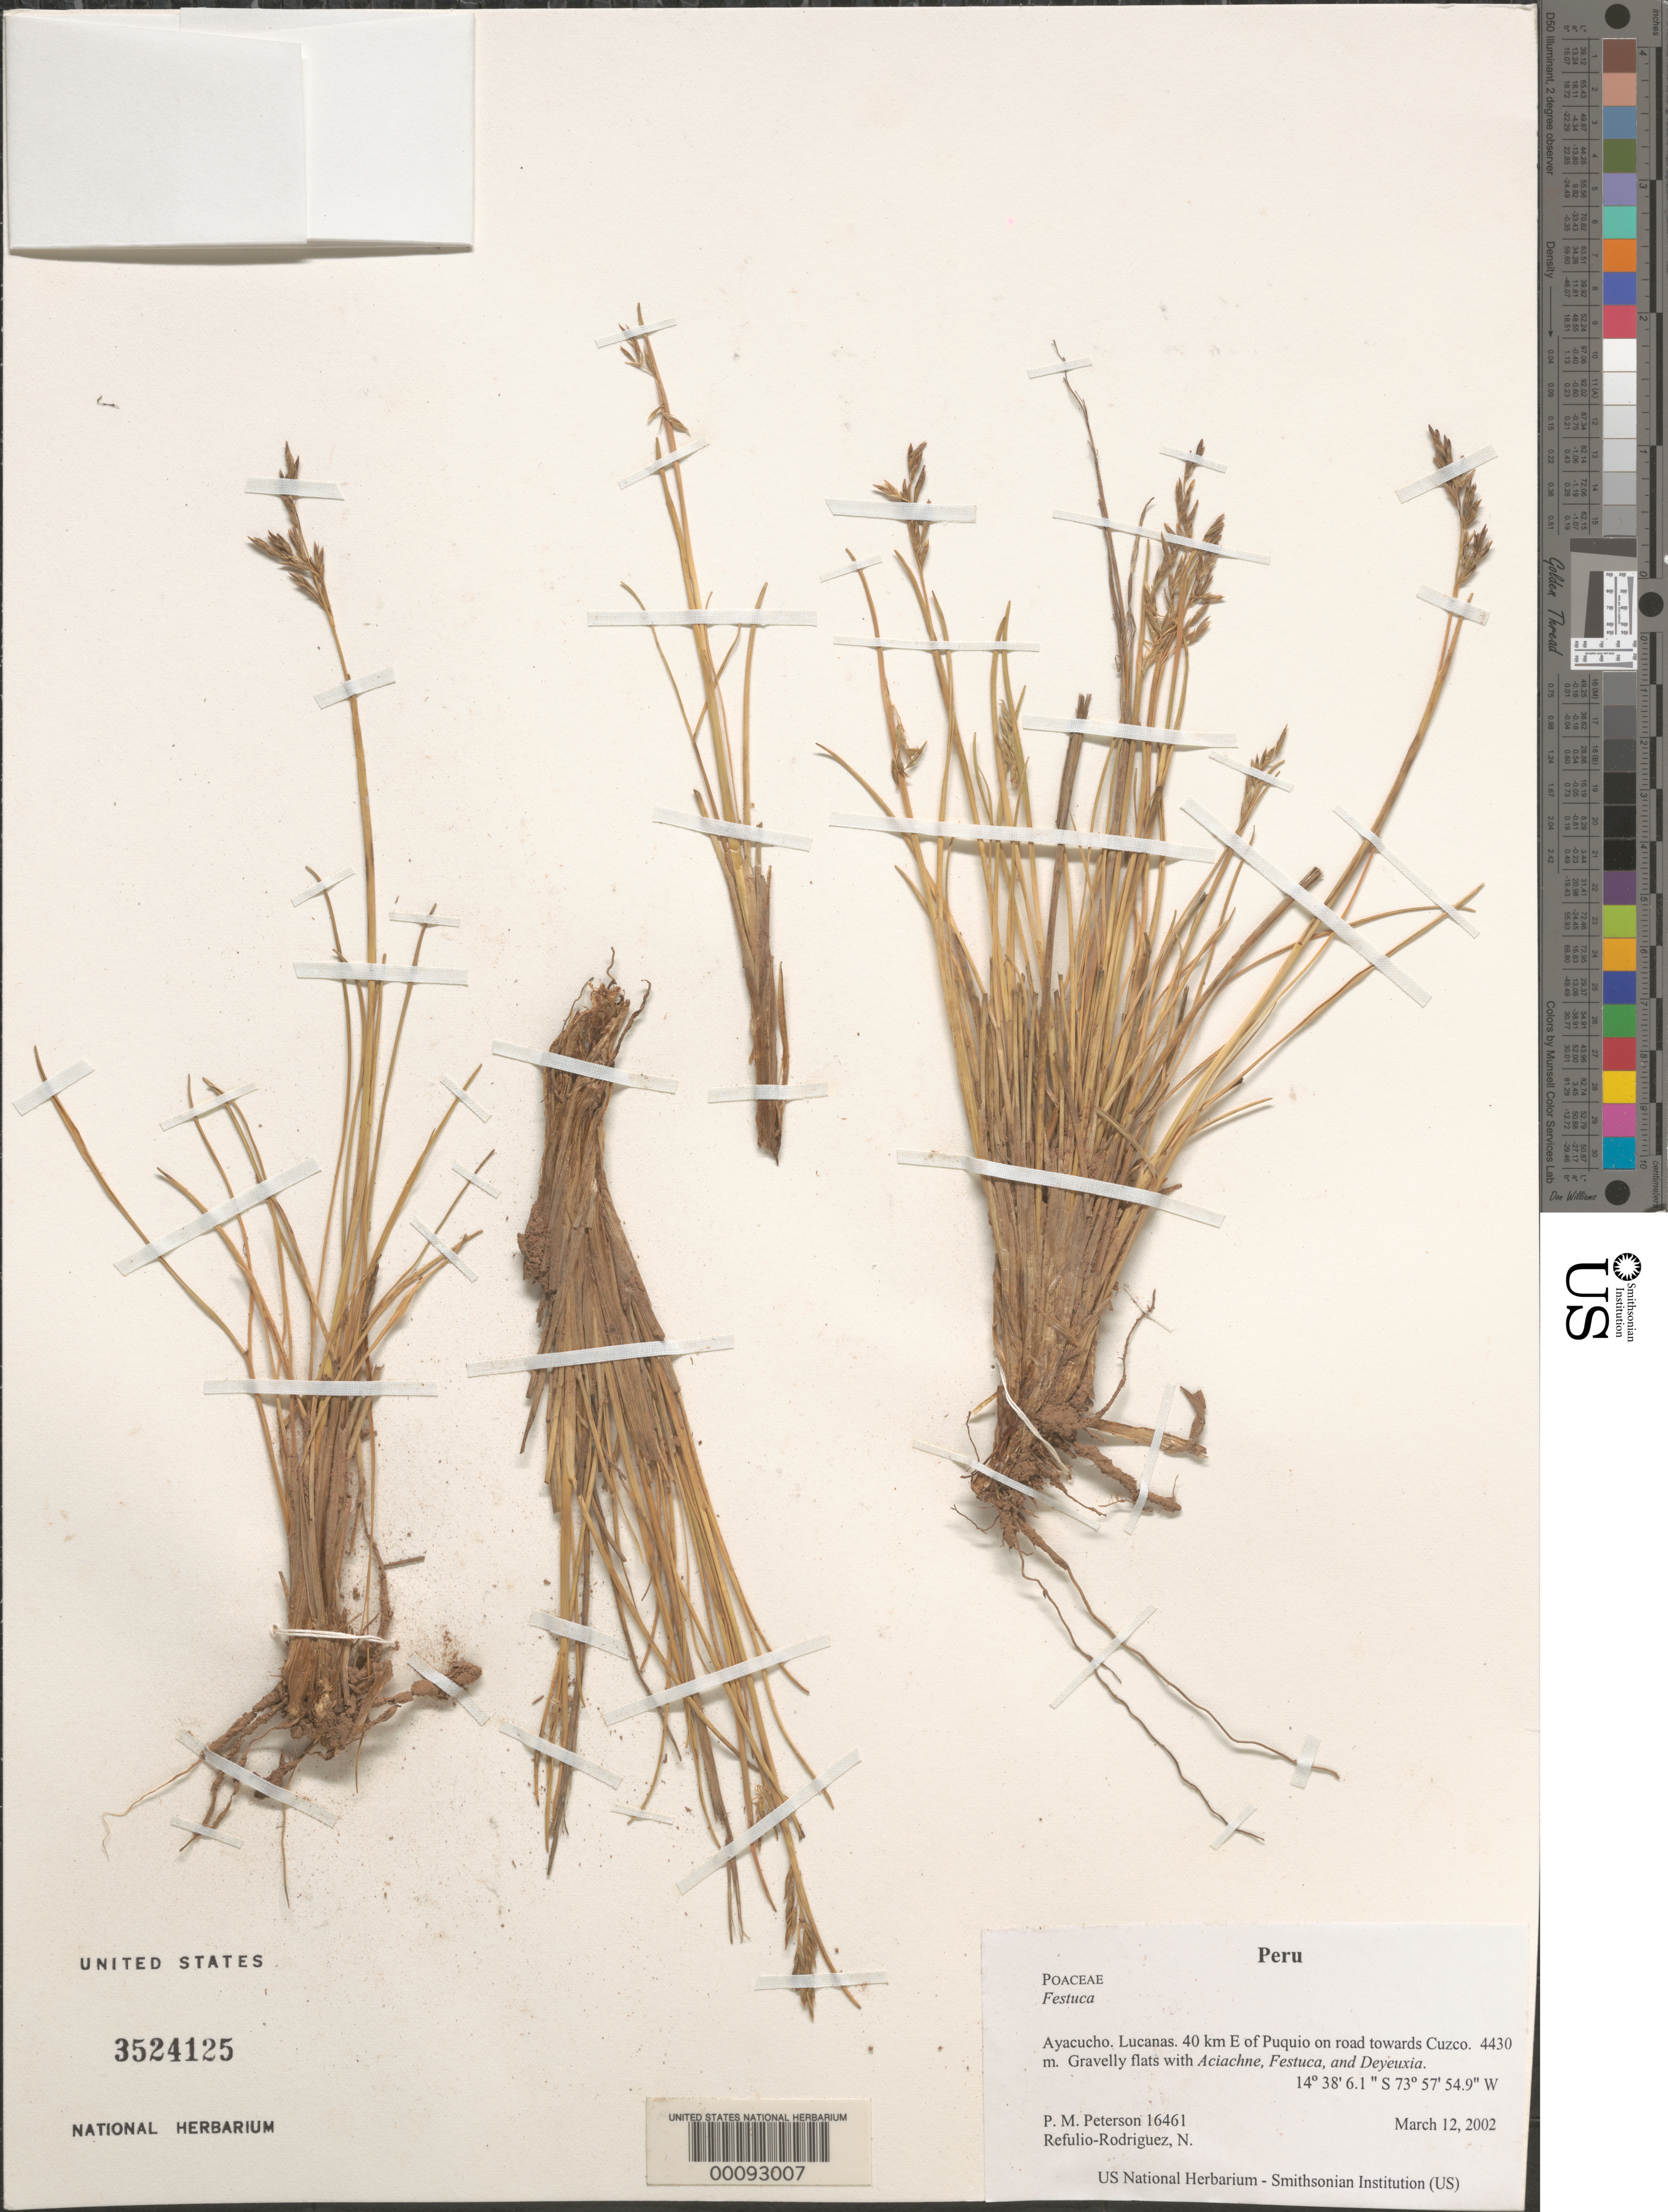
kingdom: Plantae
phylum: Tracheophyta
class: Liliopsida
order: Poales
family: Poaceae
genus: Festuca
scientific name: Festuca sp.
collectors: P. M. Peterson & N. Refulio-Rodríguez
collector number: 16461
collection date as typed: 12 Mar 2002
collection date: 2002-03-12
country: Peru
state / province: Ayacucho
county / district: Lucanas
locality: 40 km E of Puquio on road towards Cuzco.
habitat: Gravelly flats with ~Aciachne, Festuca, and Deyeuxia~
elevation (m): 4430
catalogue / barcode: US 3524125